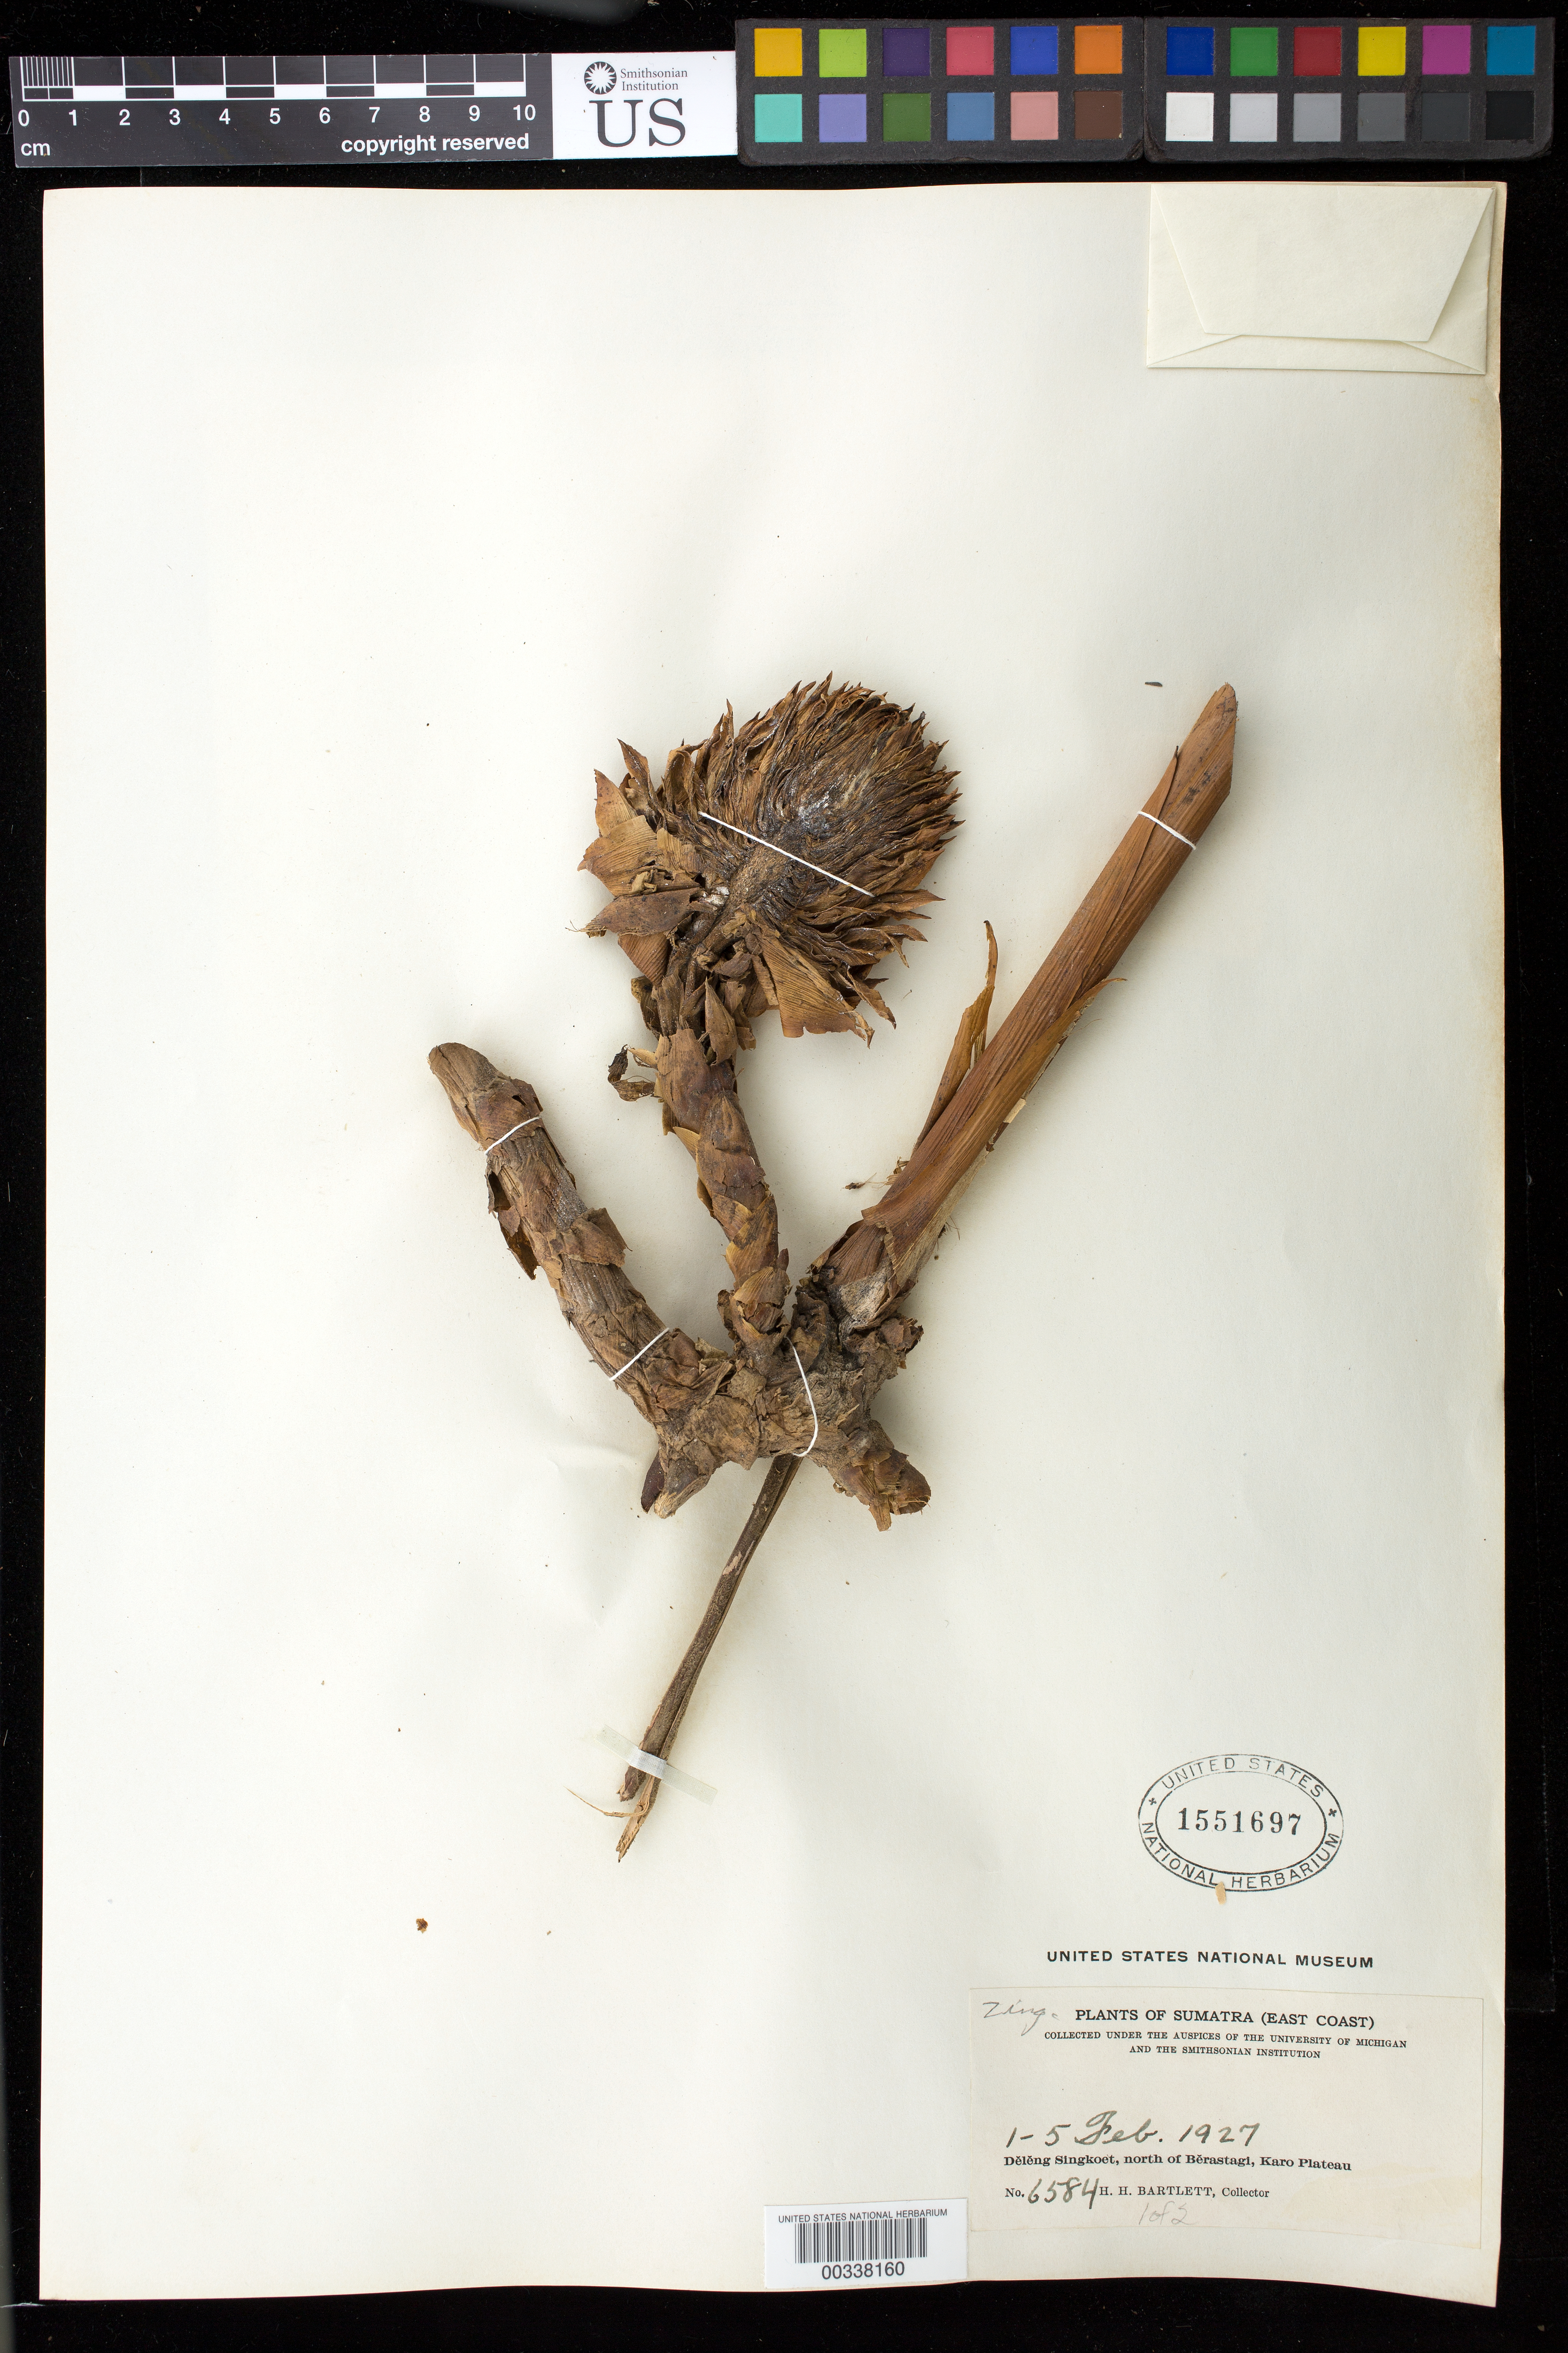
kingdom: Plantae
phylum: Tracheophyta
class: Liliopsida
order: Zingiberales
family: Zingiberaceae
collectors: H. H. Bartlett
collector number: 6584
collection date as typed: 01 Feb 1927 to 05 Feb 1927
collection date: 1927-02-01/1927-02-05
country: Indonesia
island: Sumatra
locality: (east coast), deleng singkoet, n of berastagi, karo plateau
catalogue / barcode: US 1551697